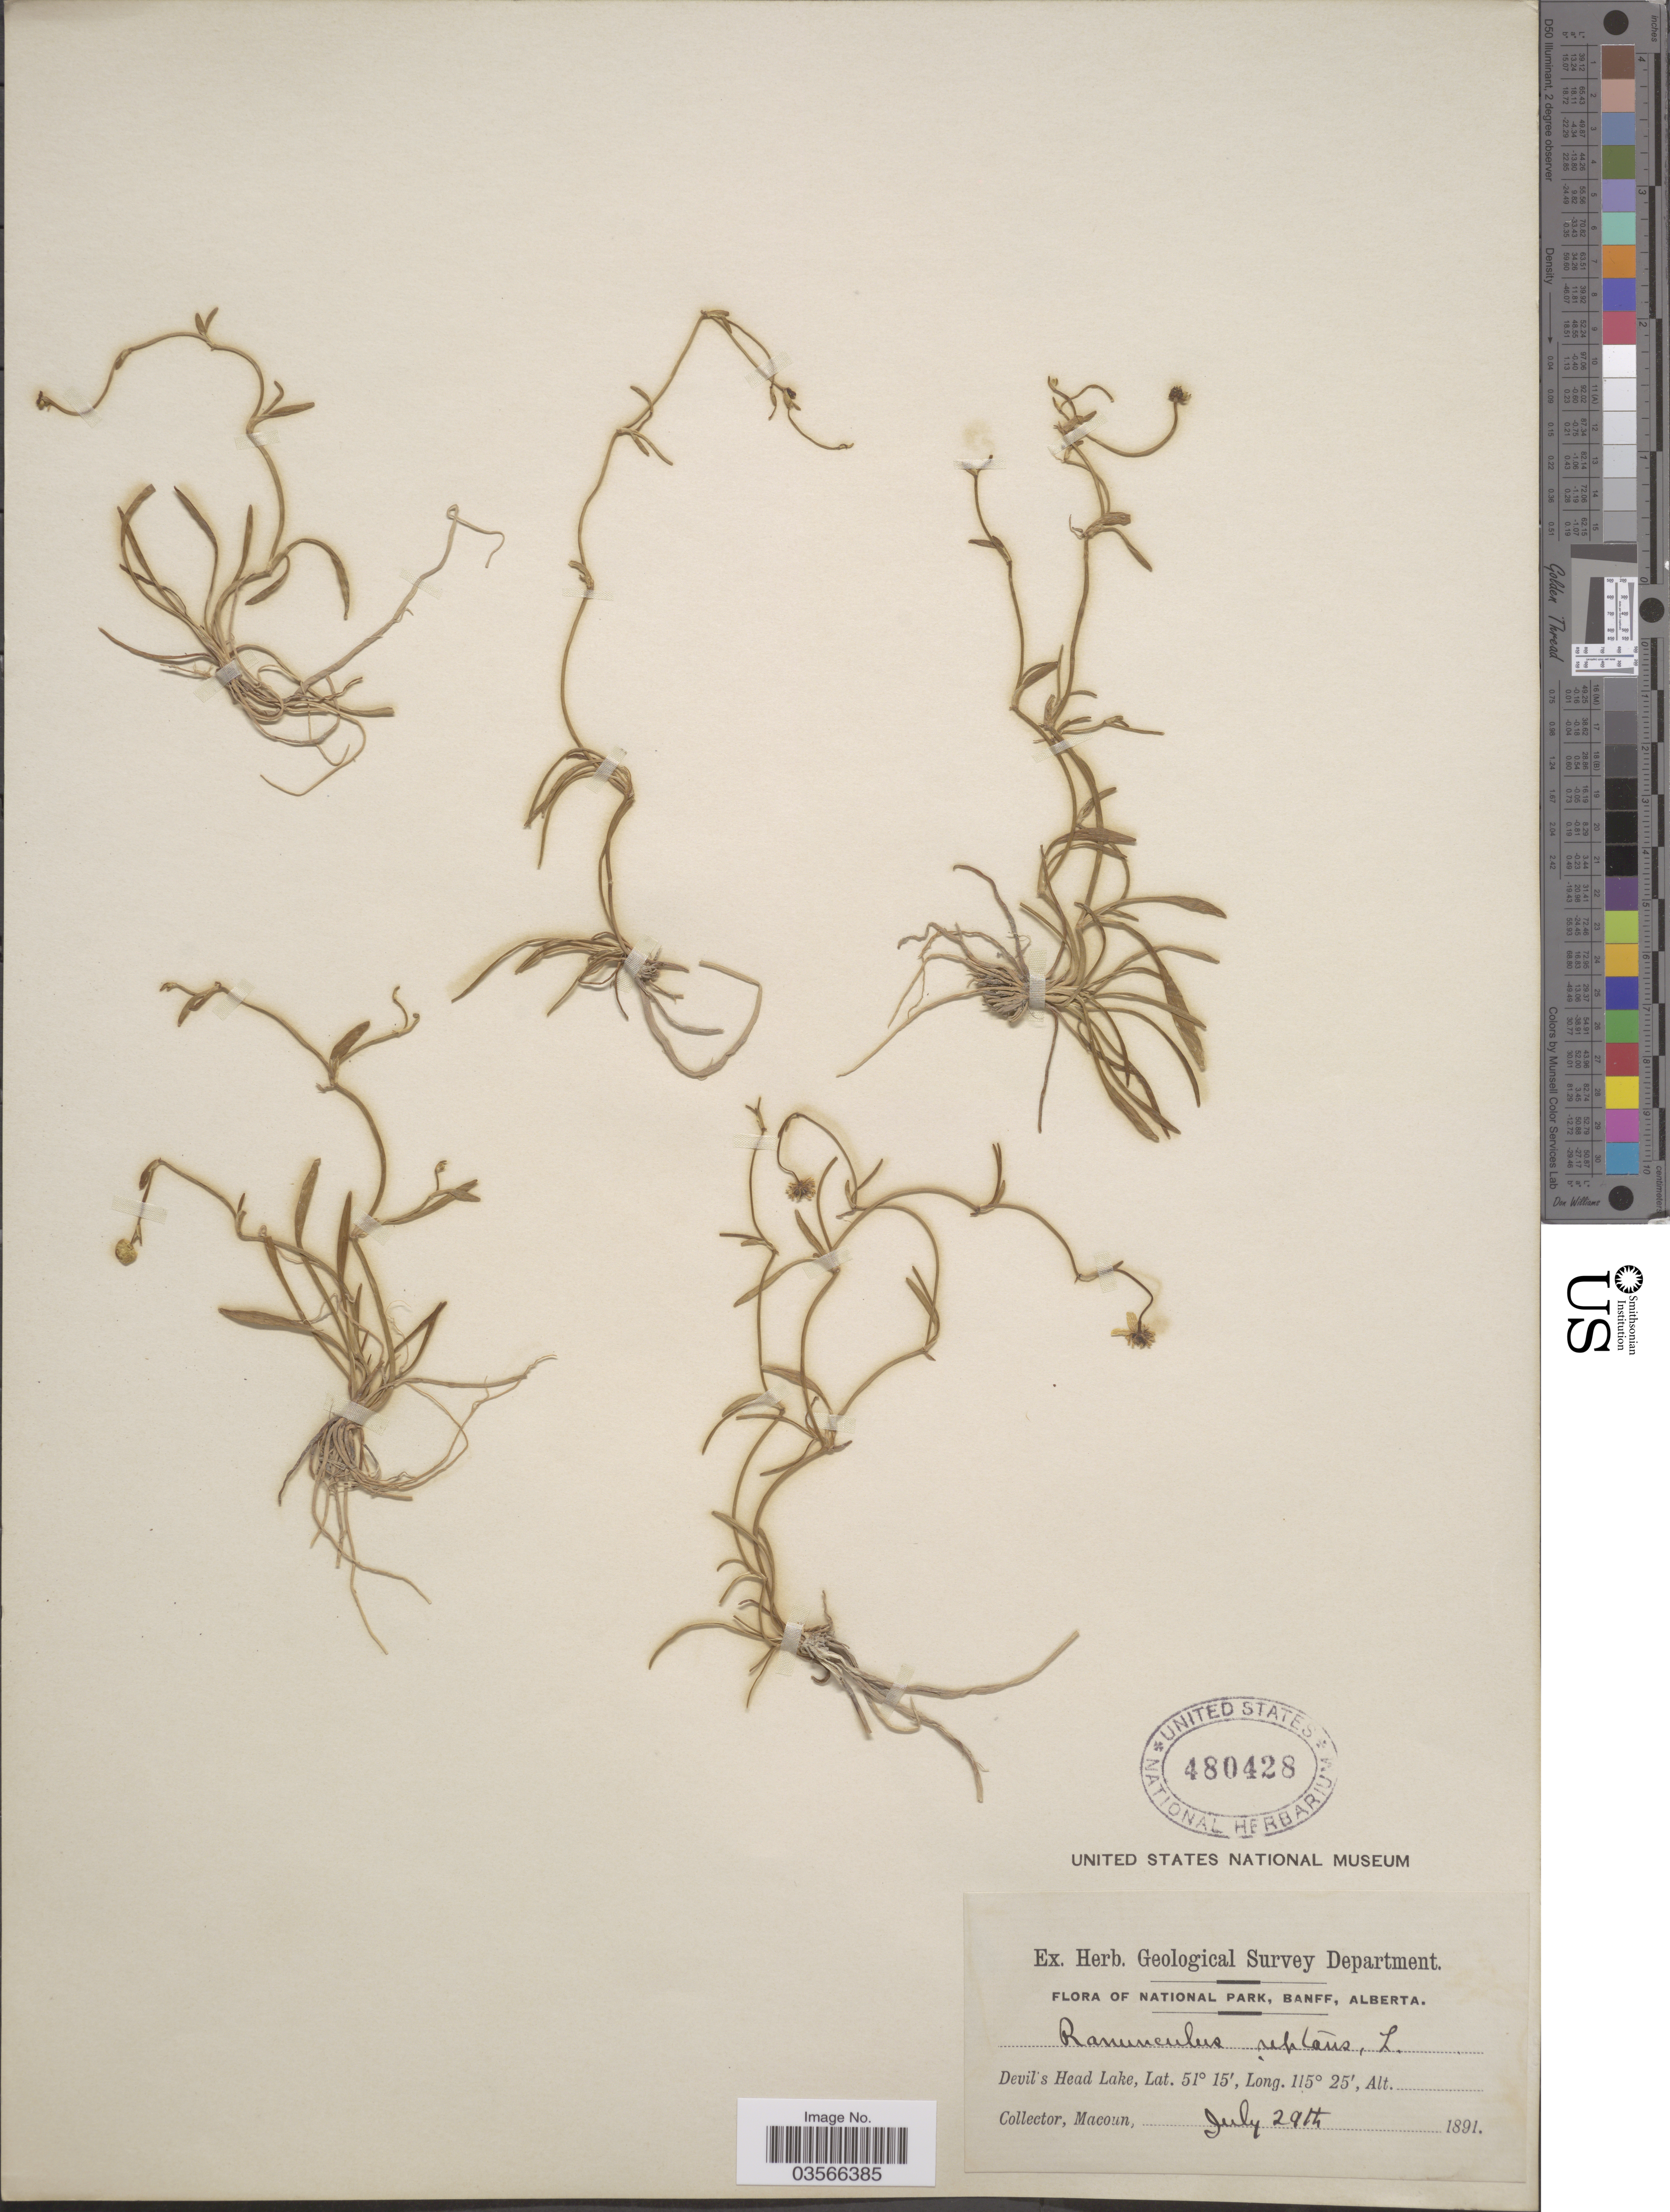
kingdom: Plantae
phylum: Tracheophyta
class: Magnoliopsida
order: Ranunculales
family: Ranunculaceae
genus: Ranunculus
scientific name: Ranunculus flammula var. filiformis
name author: (Michx.) Hook.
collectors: -- Macoun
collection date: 1891-07-29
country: Canada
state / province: Alberta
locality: National Park, Banff. Devil's Head Lake.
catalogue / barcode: US 480428